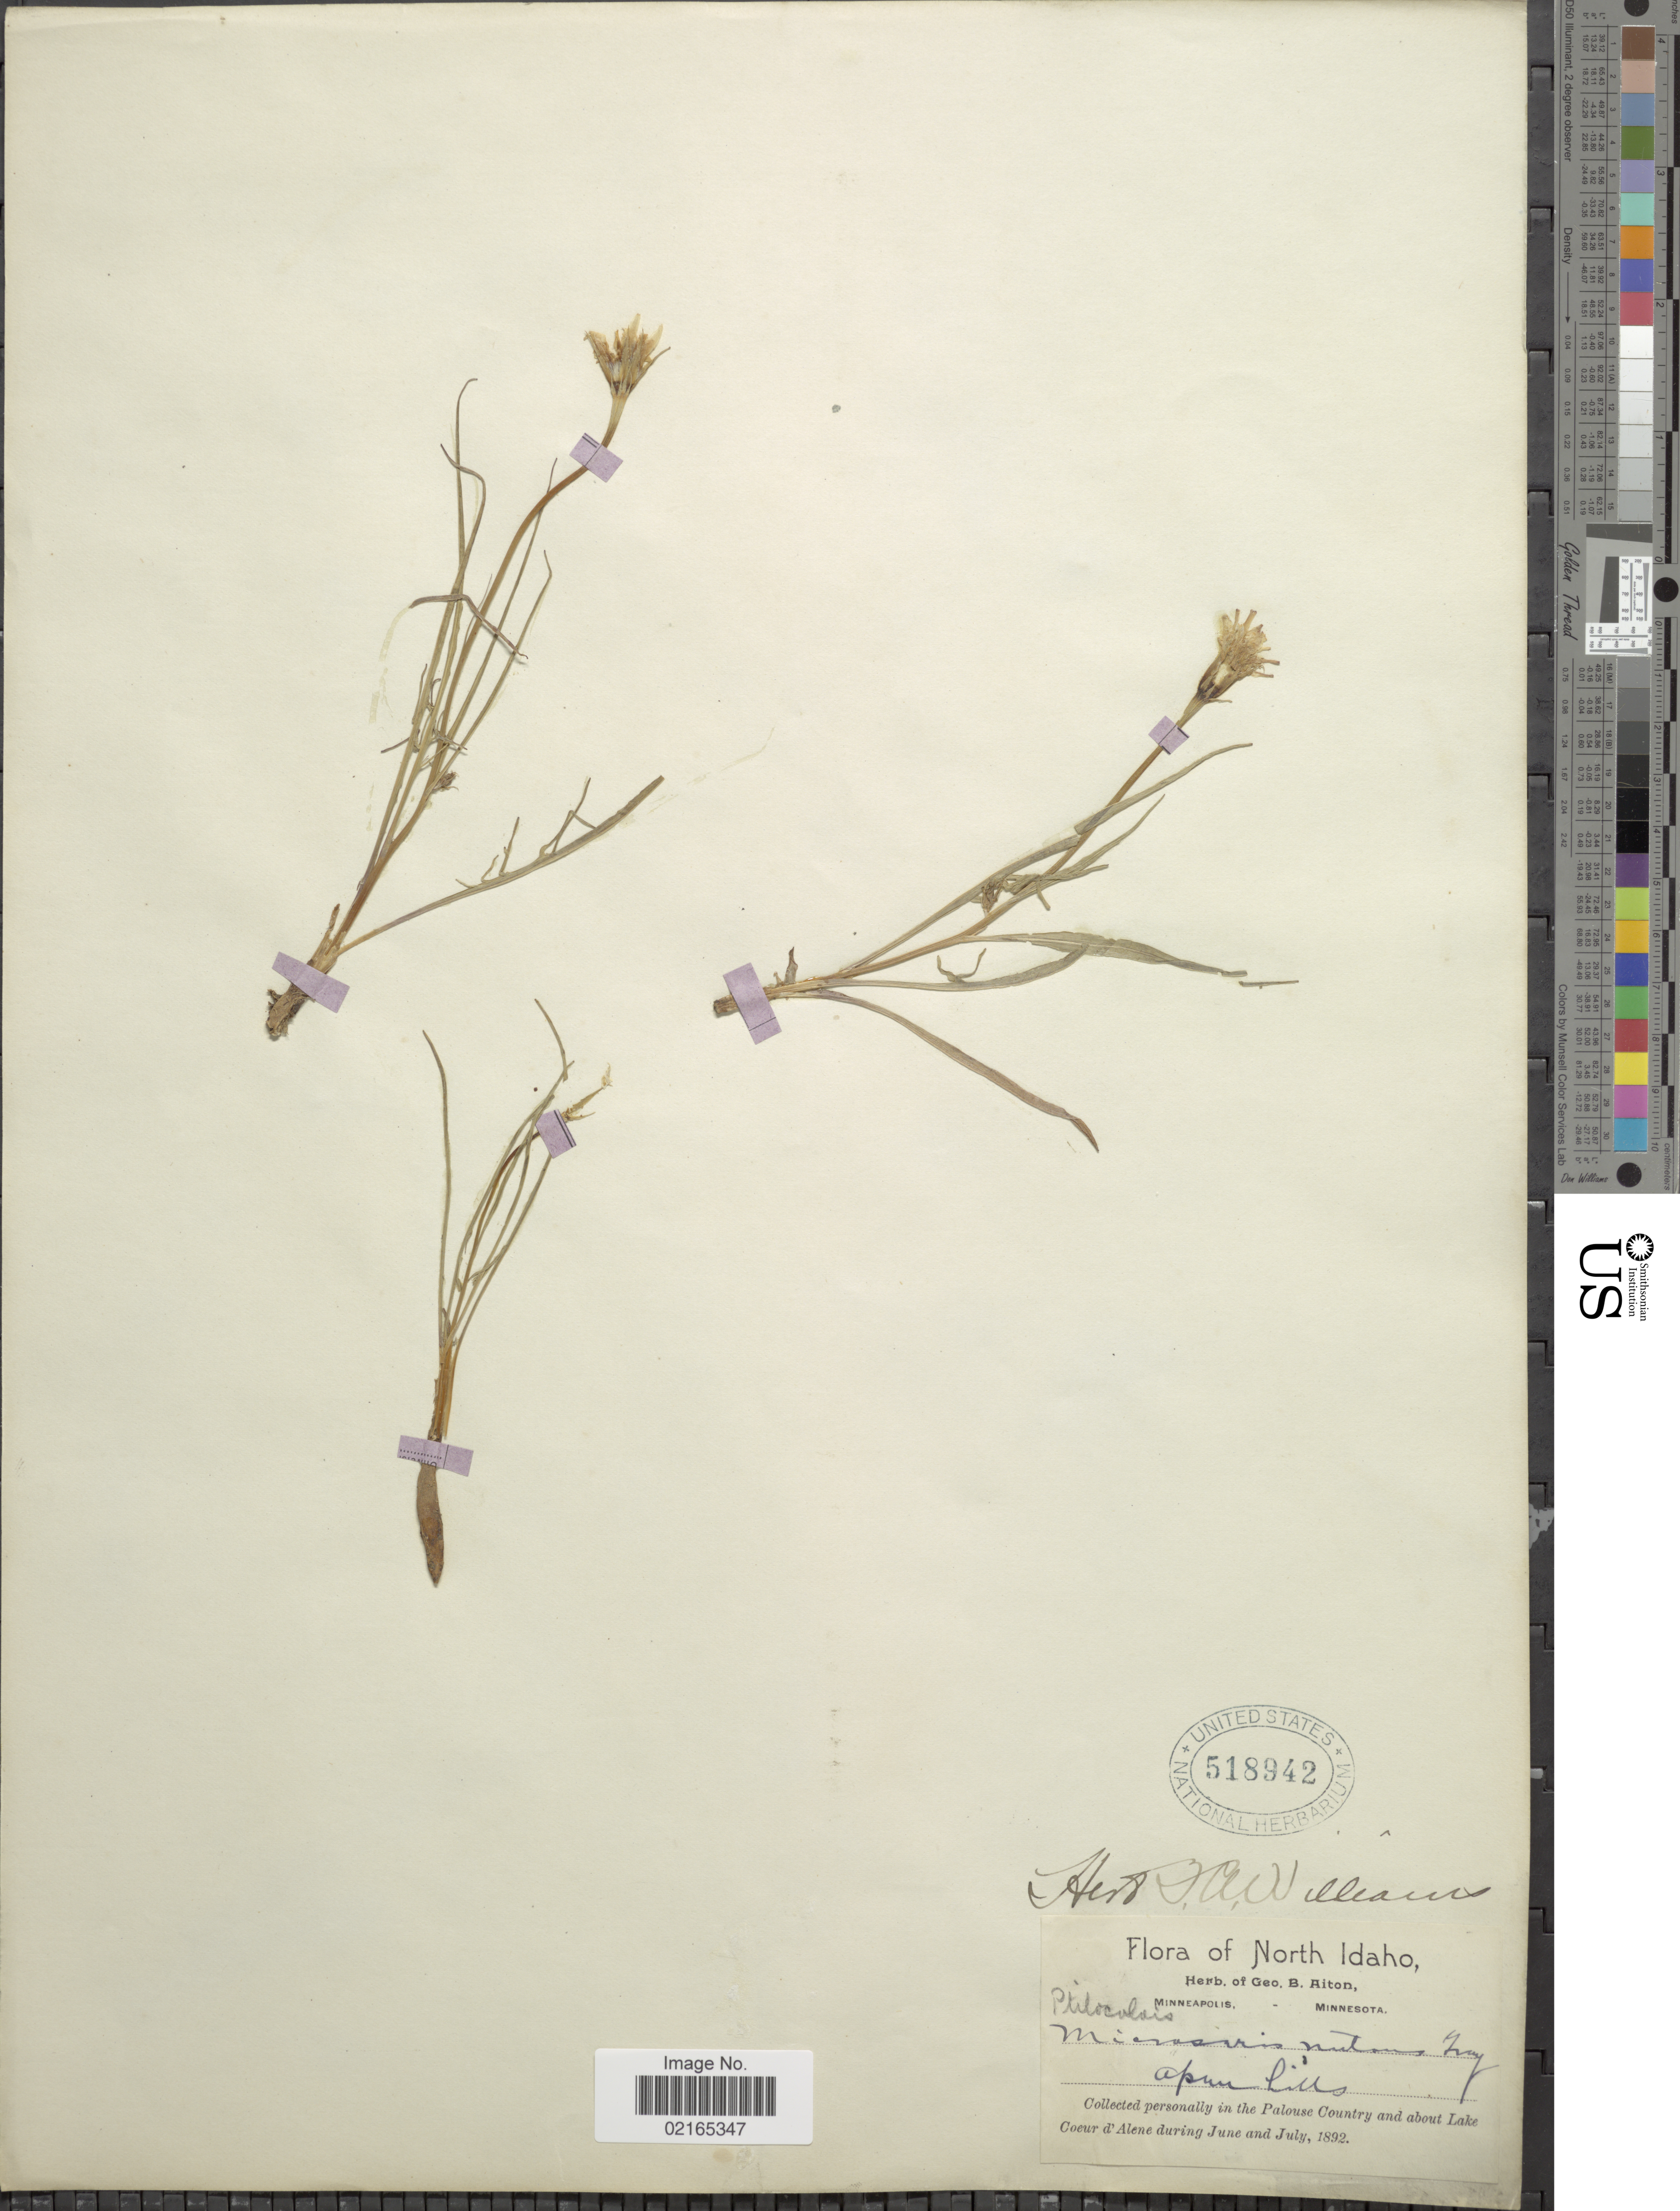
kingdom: Plantae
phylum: Tracheophyta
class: Magnoliopsida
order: Asterales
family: Asteraceae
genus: Microseris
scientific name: Microseris nutans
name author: (Hook.) Sch. Bip.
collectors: ex herb. Geo. B. Aiton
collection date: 1892-06/1892-07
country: United States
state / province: Idaho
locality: North Idaho, open hills, Palouse Country and about Lake Coeur d'Alene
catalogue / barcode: US 518942